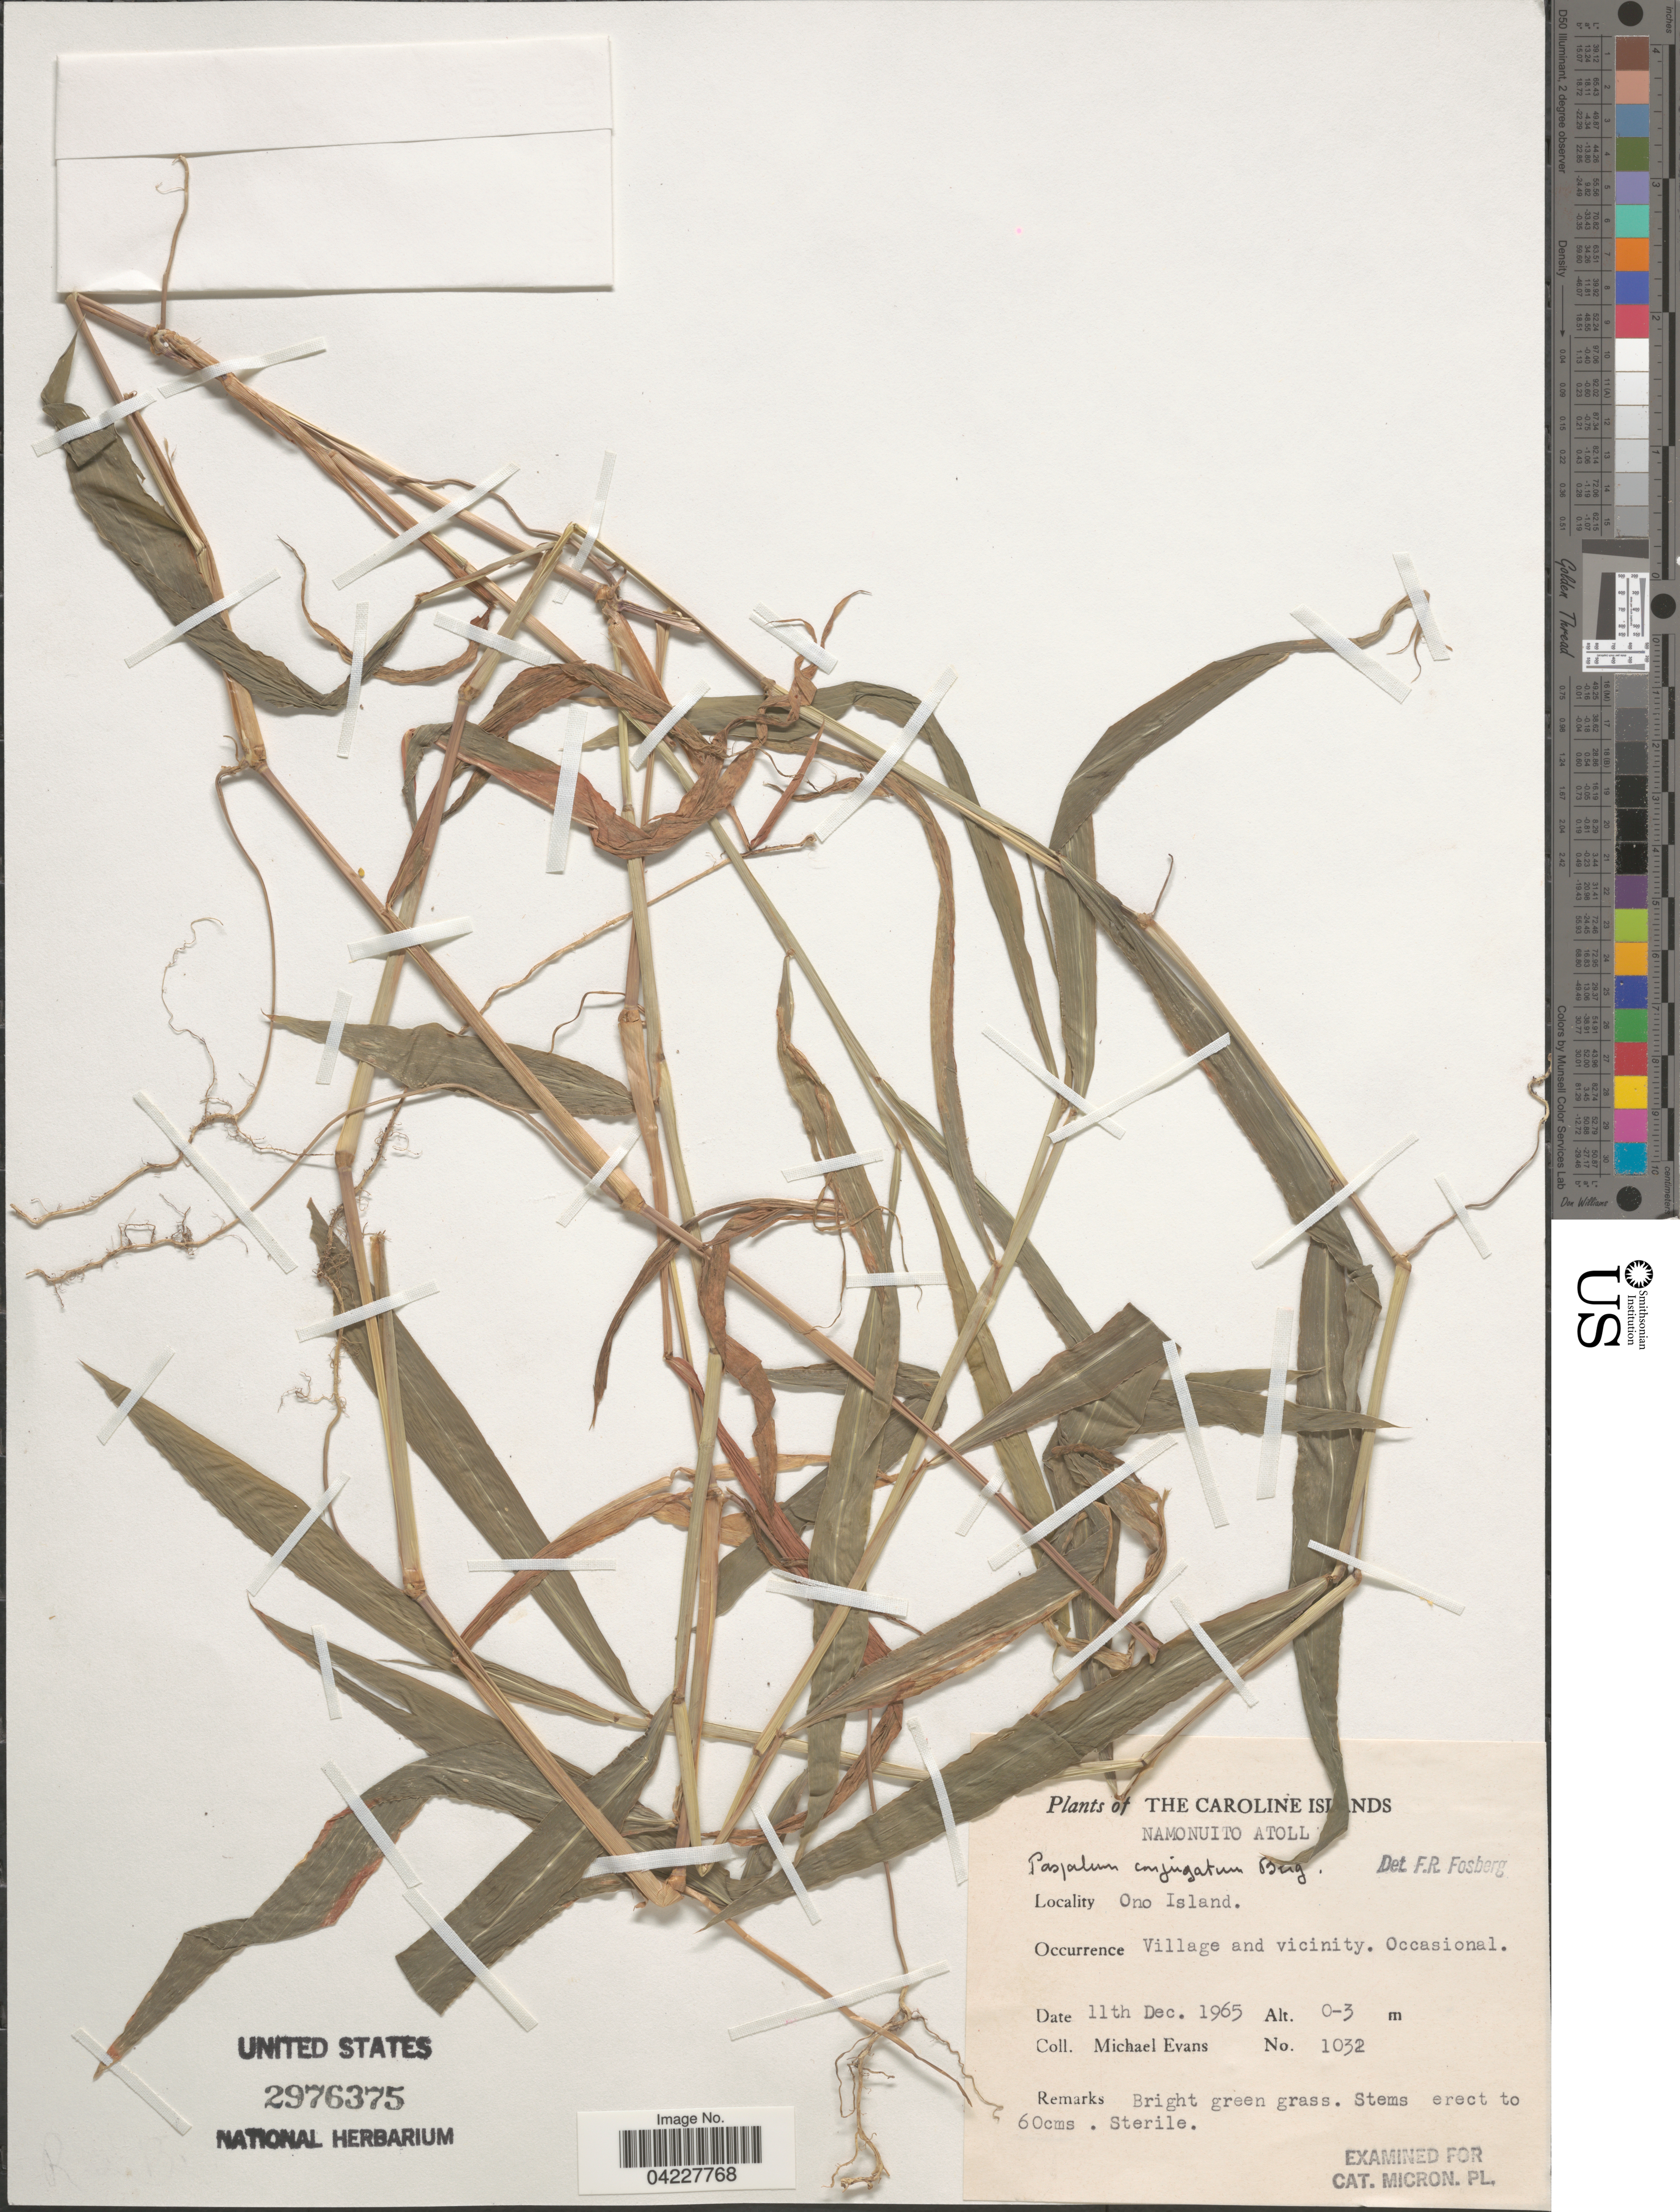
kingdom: Plantae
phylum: Tracheophyta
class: Liliopsida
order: Poales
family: Poaceae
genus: Paspalum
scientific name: Paspalum conjugatum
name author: P.J. Bergius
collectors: M. Evans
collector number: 1032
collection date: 1965-12-11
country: Kiribati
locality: The Caroline Islands. Namonuito Atoll. Ono Island. Village and vicinity.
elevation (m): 0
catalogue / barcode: US 2976375